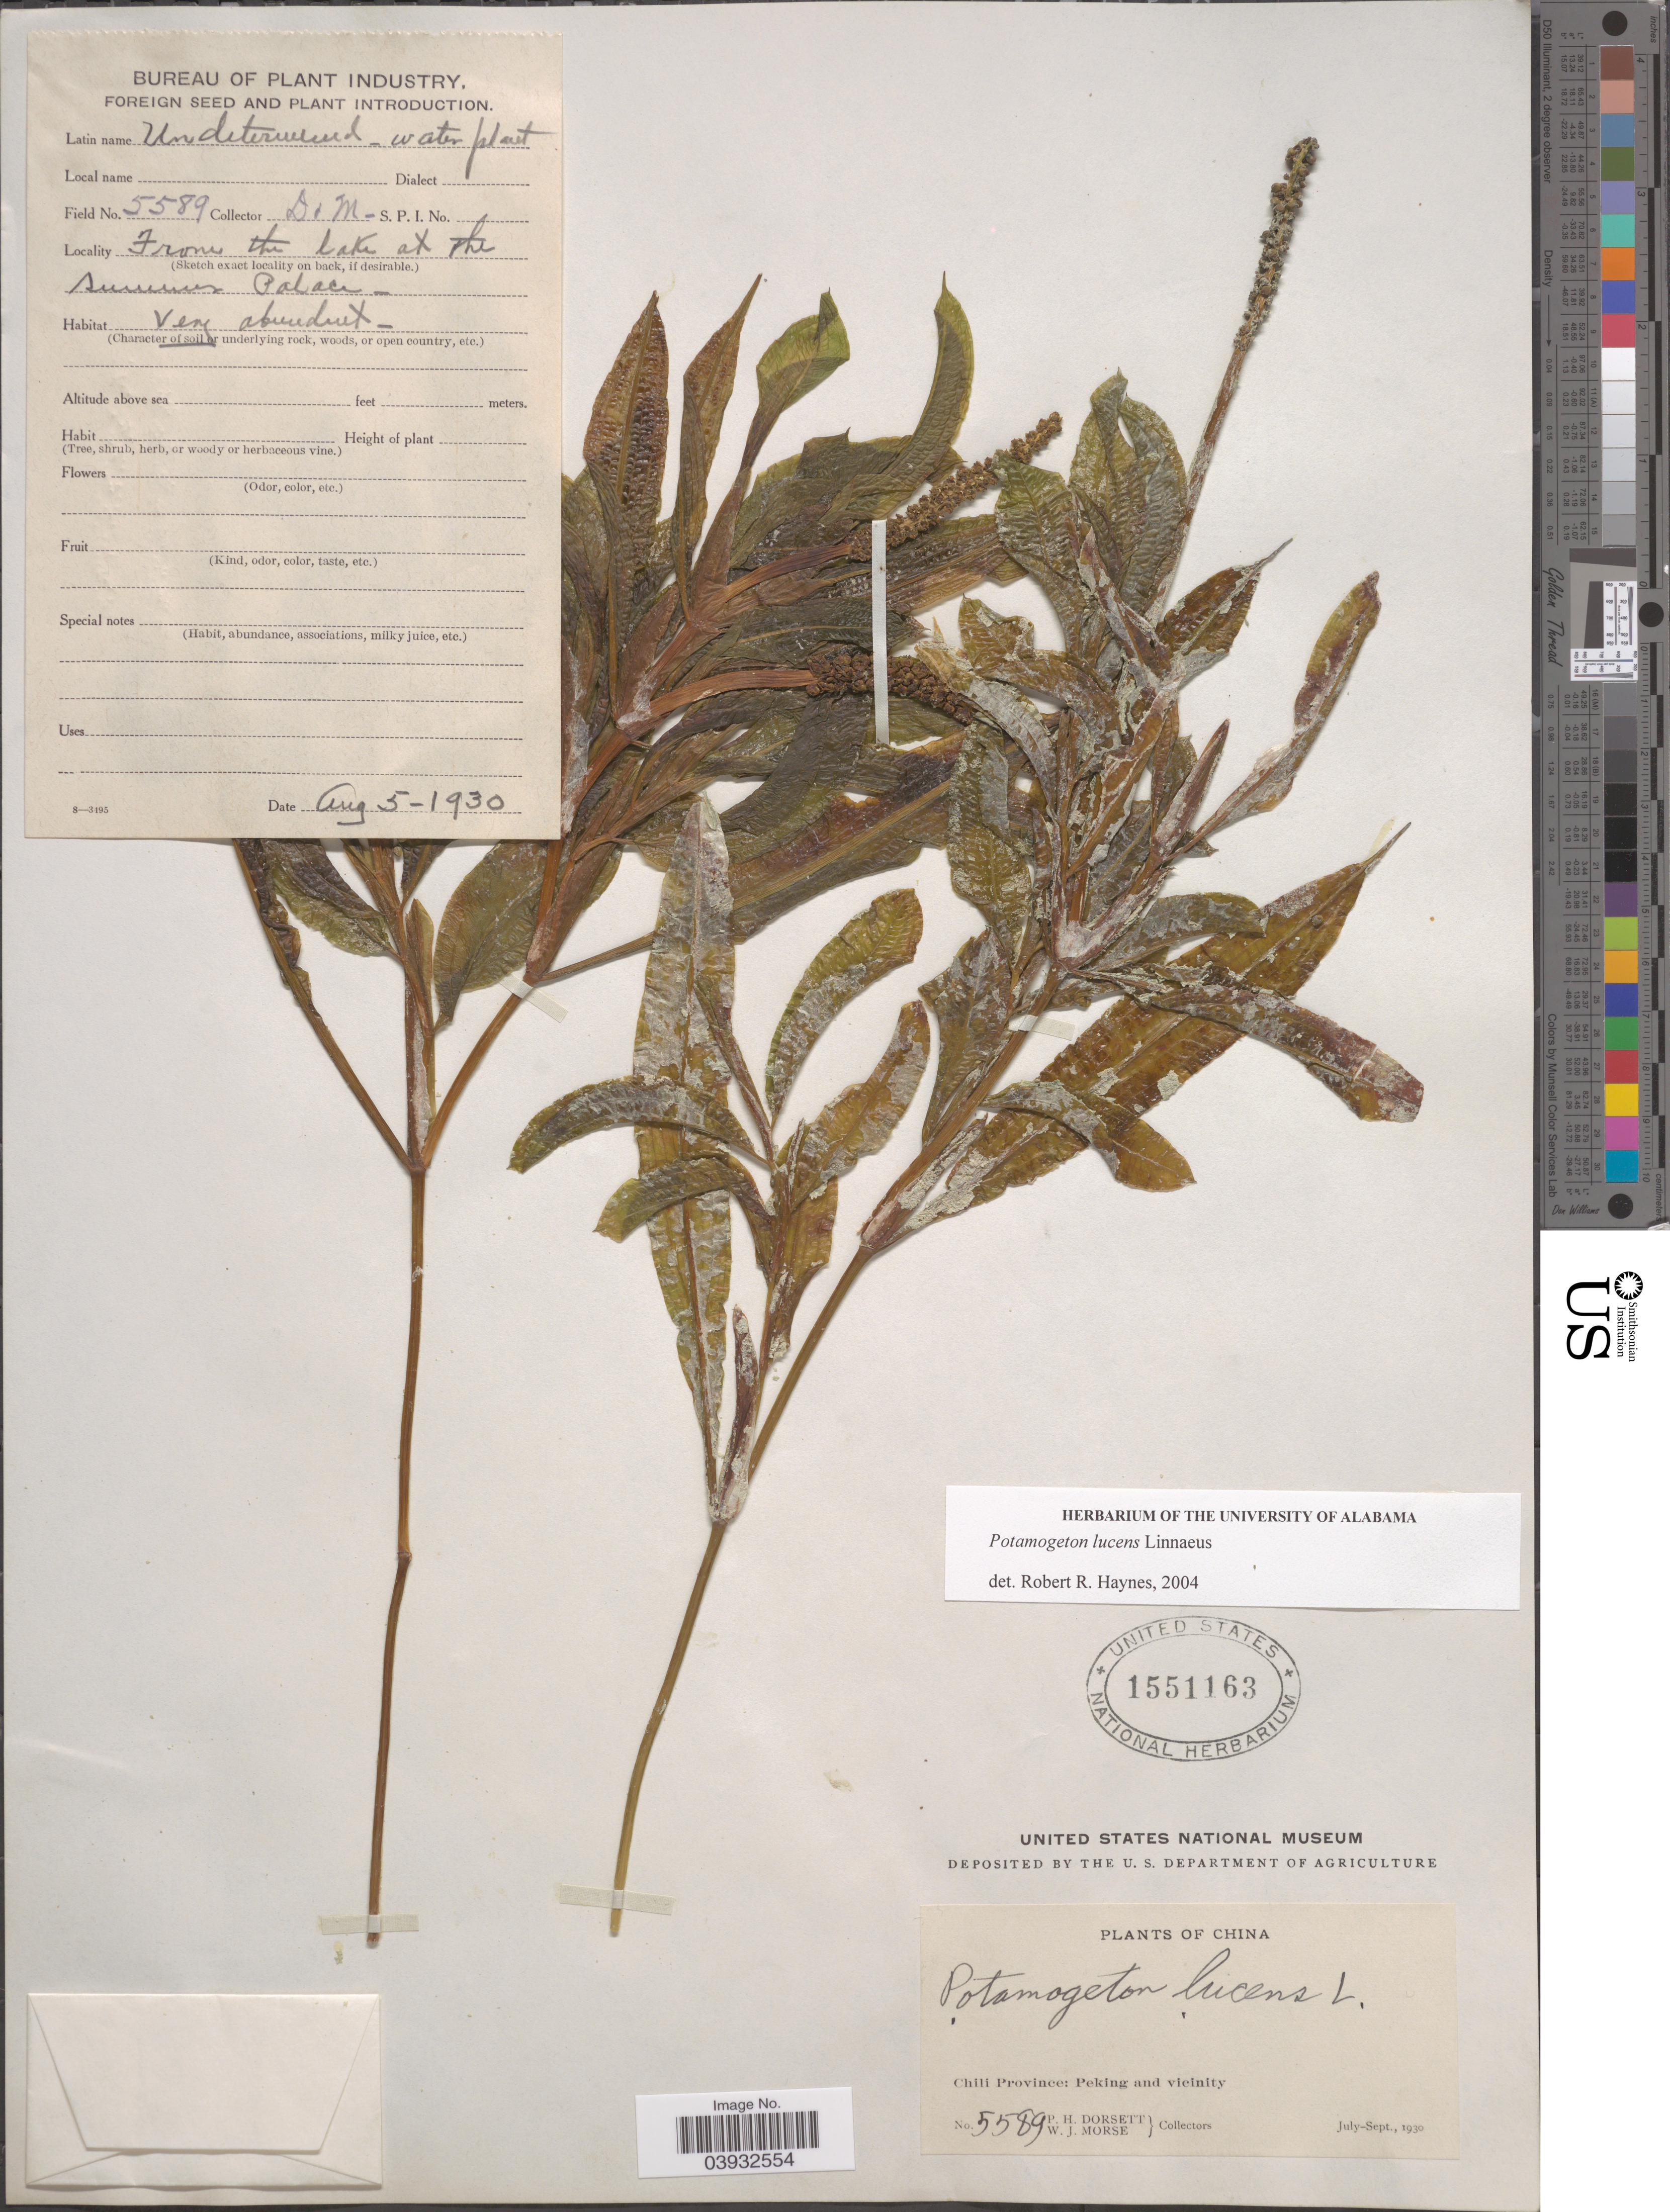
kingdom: Plantae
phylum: Tracheophyta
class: Liliopsida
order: Alismatales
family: Potamogetonaceae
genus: Potamogeton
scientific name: Potamogeton lucens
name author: L.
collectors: P. H. Dorsett & W. J. Morse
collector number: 5589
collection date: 1930-08-05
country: China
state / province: Beijing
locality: Chili Province: Peking and vicinity. From the lake at the Summer Palace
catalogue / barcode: US 1551163